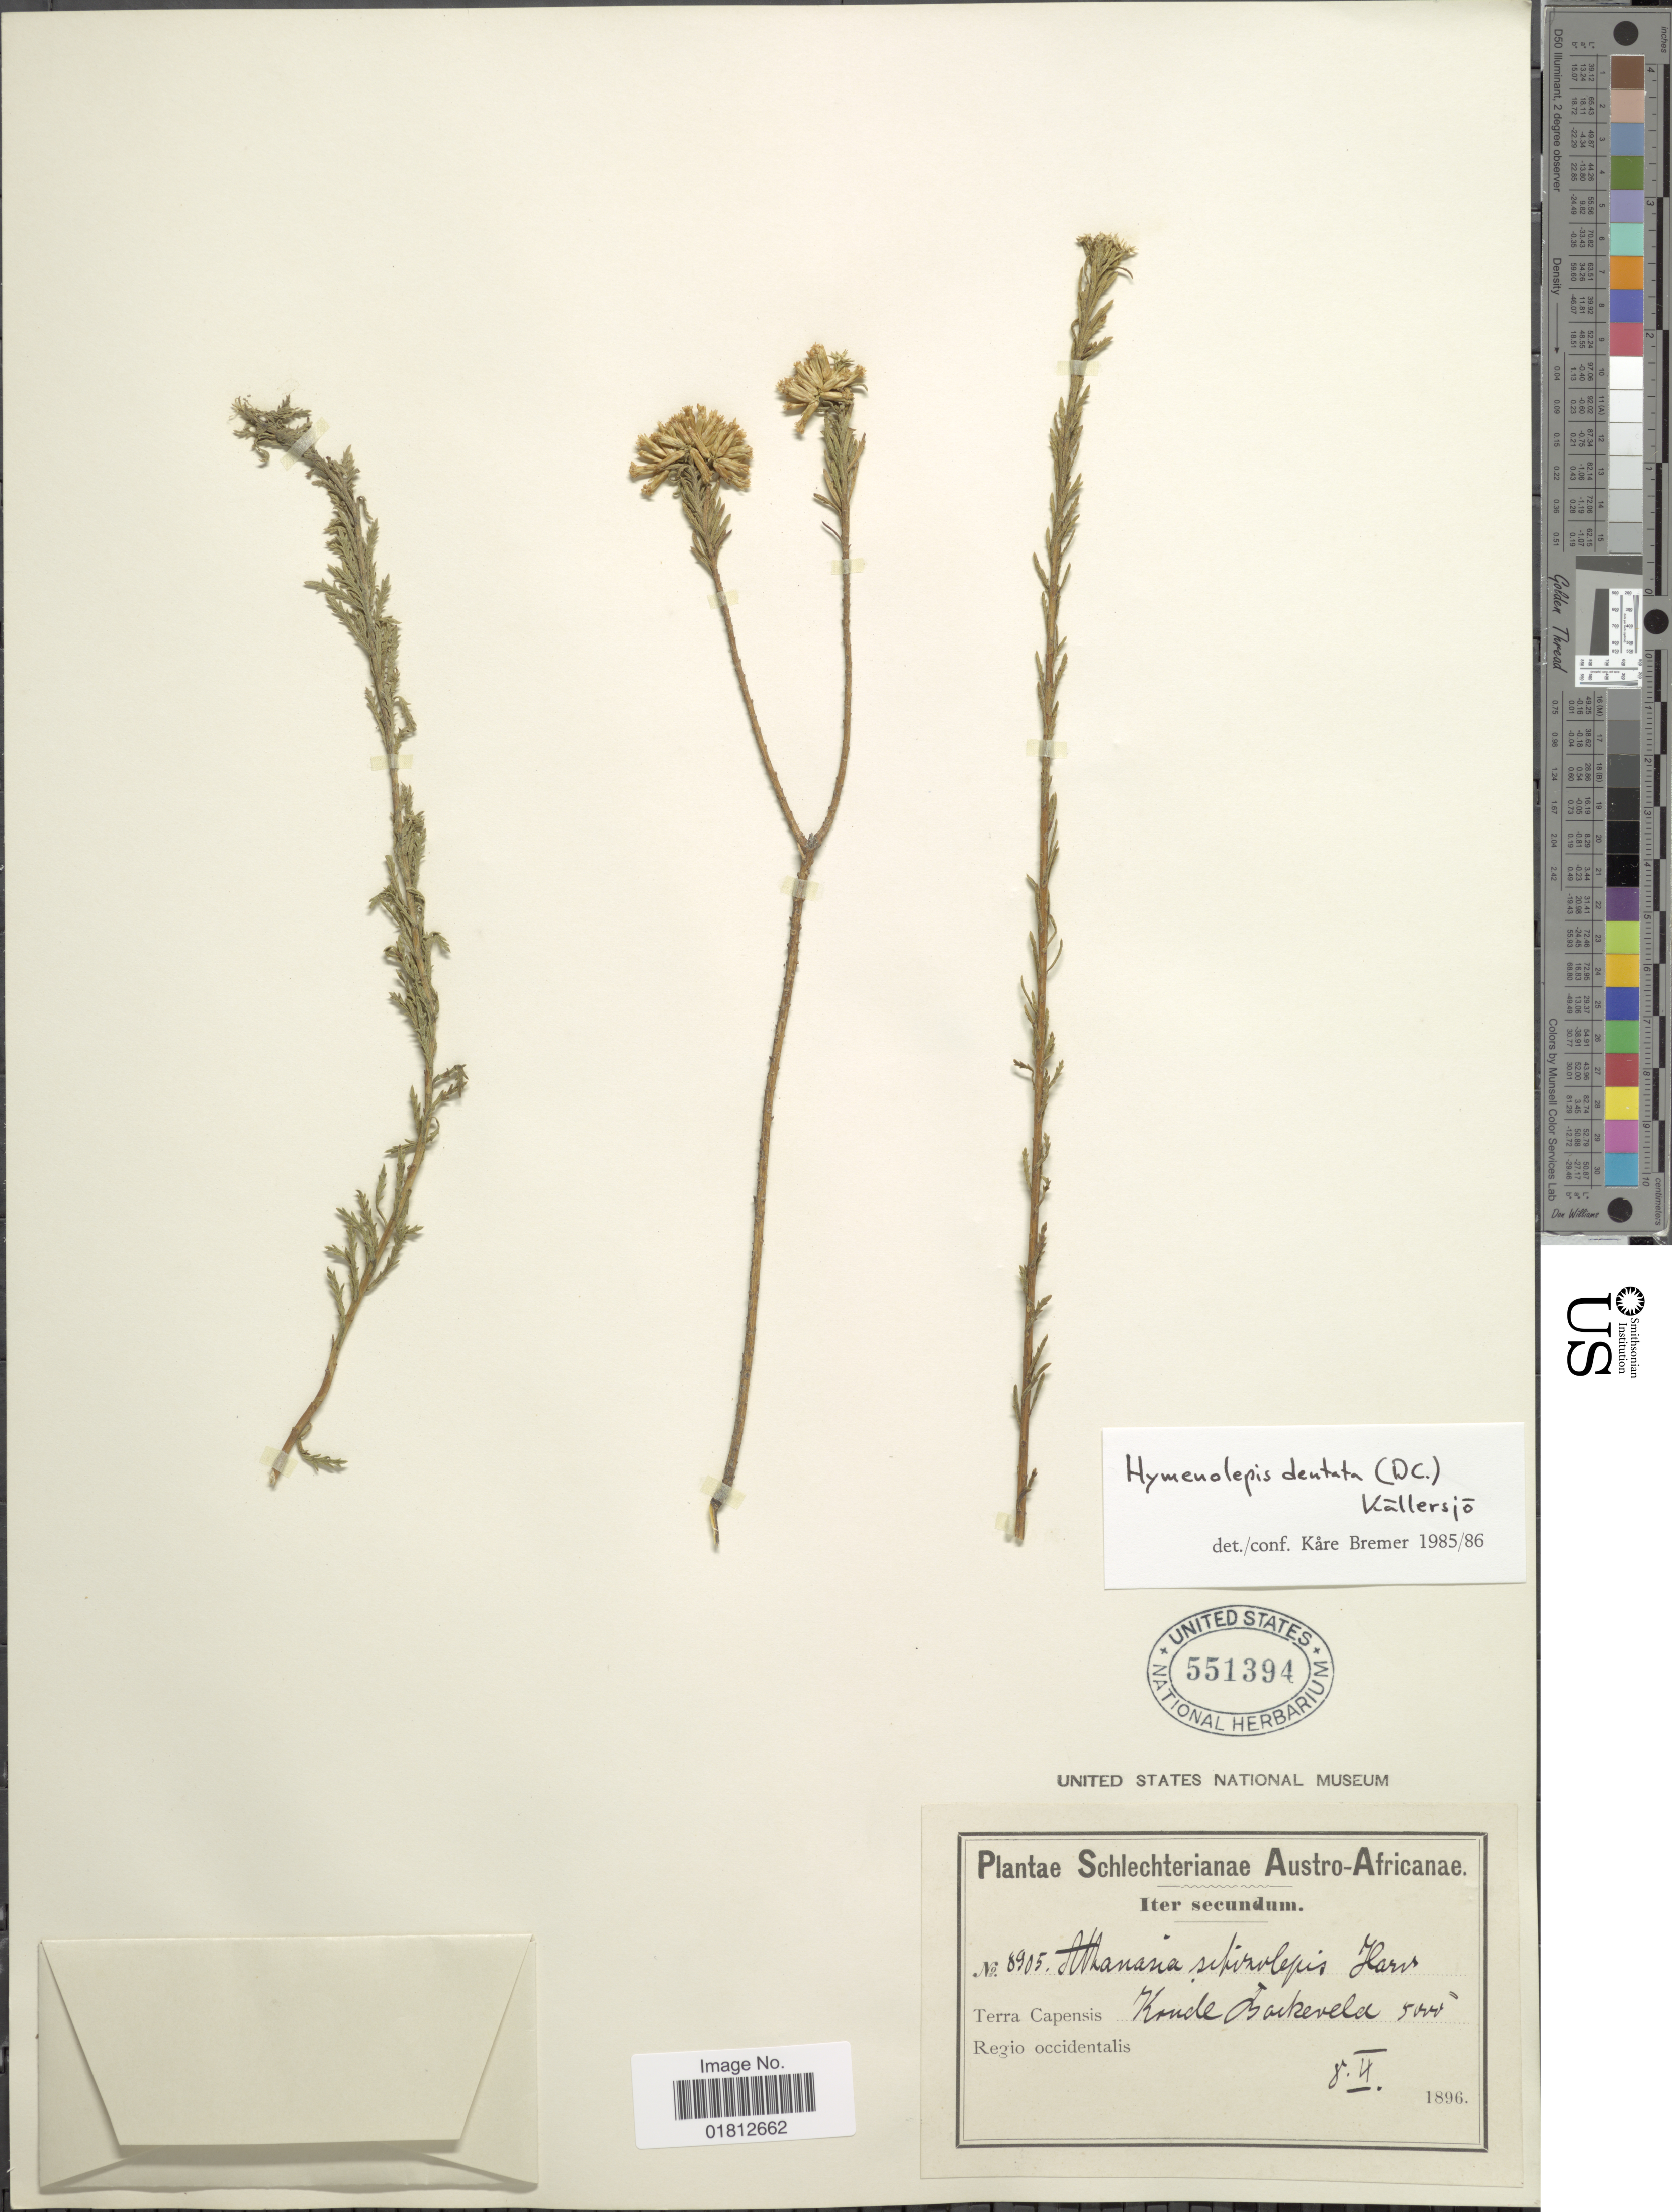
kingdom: Plantae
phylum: Tracheophyta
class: Magnoliopsida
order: Asterales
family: Asteraceae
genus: Hymenolepis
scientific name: Hymenolepis dentata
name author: (DC.) Källersjö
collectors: Schlechter, --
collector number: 8905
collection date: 1896-09-08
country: South Africa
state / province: Western Cape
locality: Koue Bokkeveld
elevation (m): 1524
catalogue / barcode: US 551394